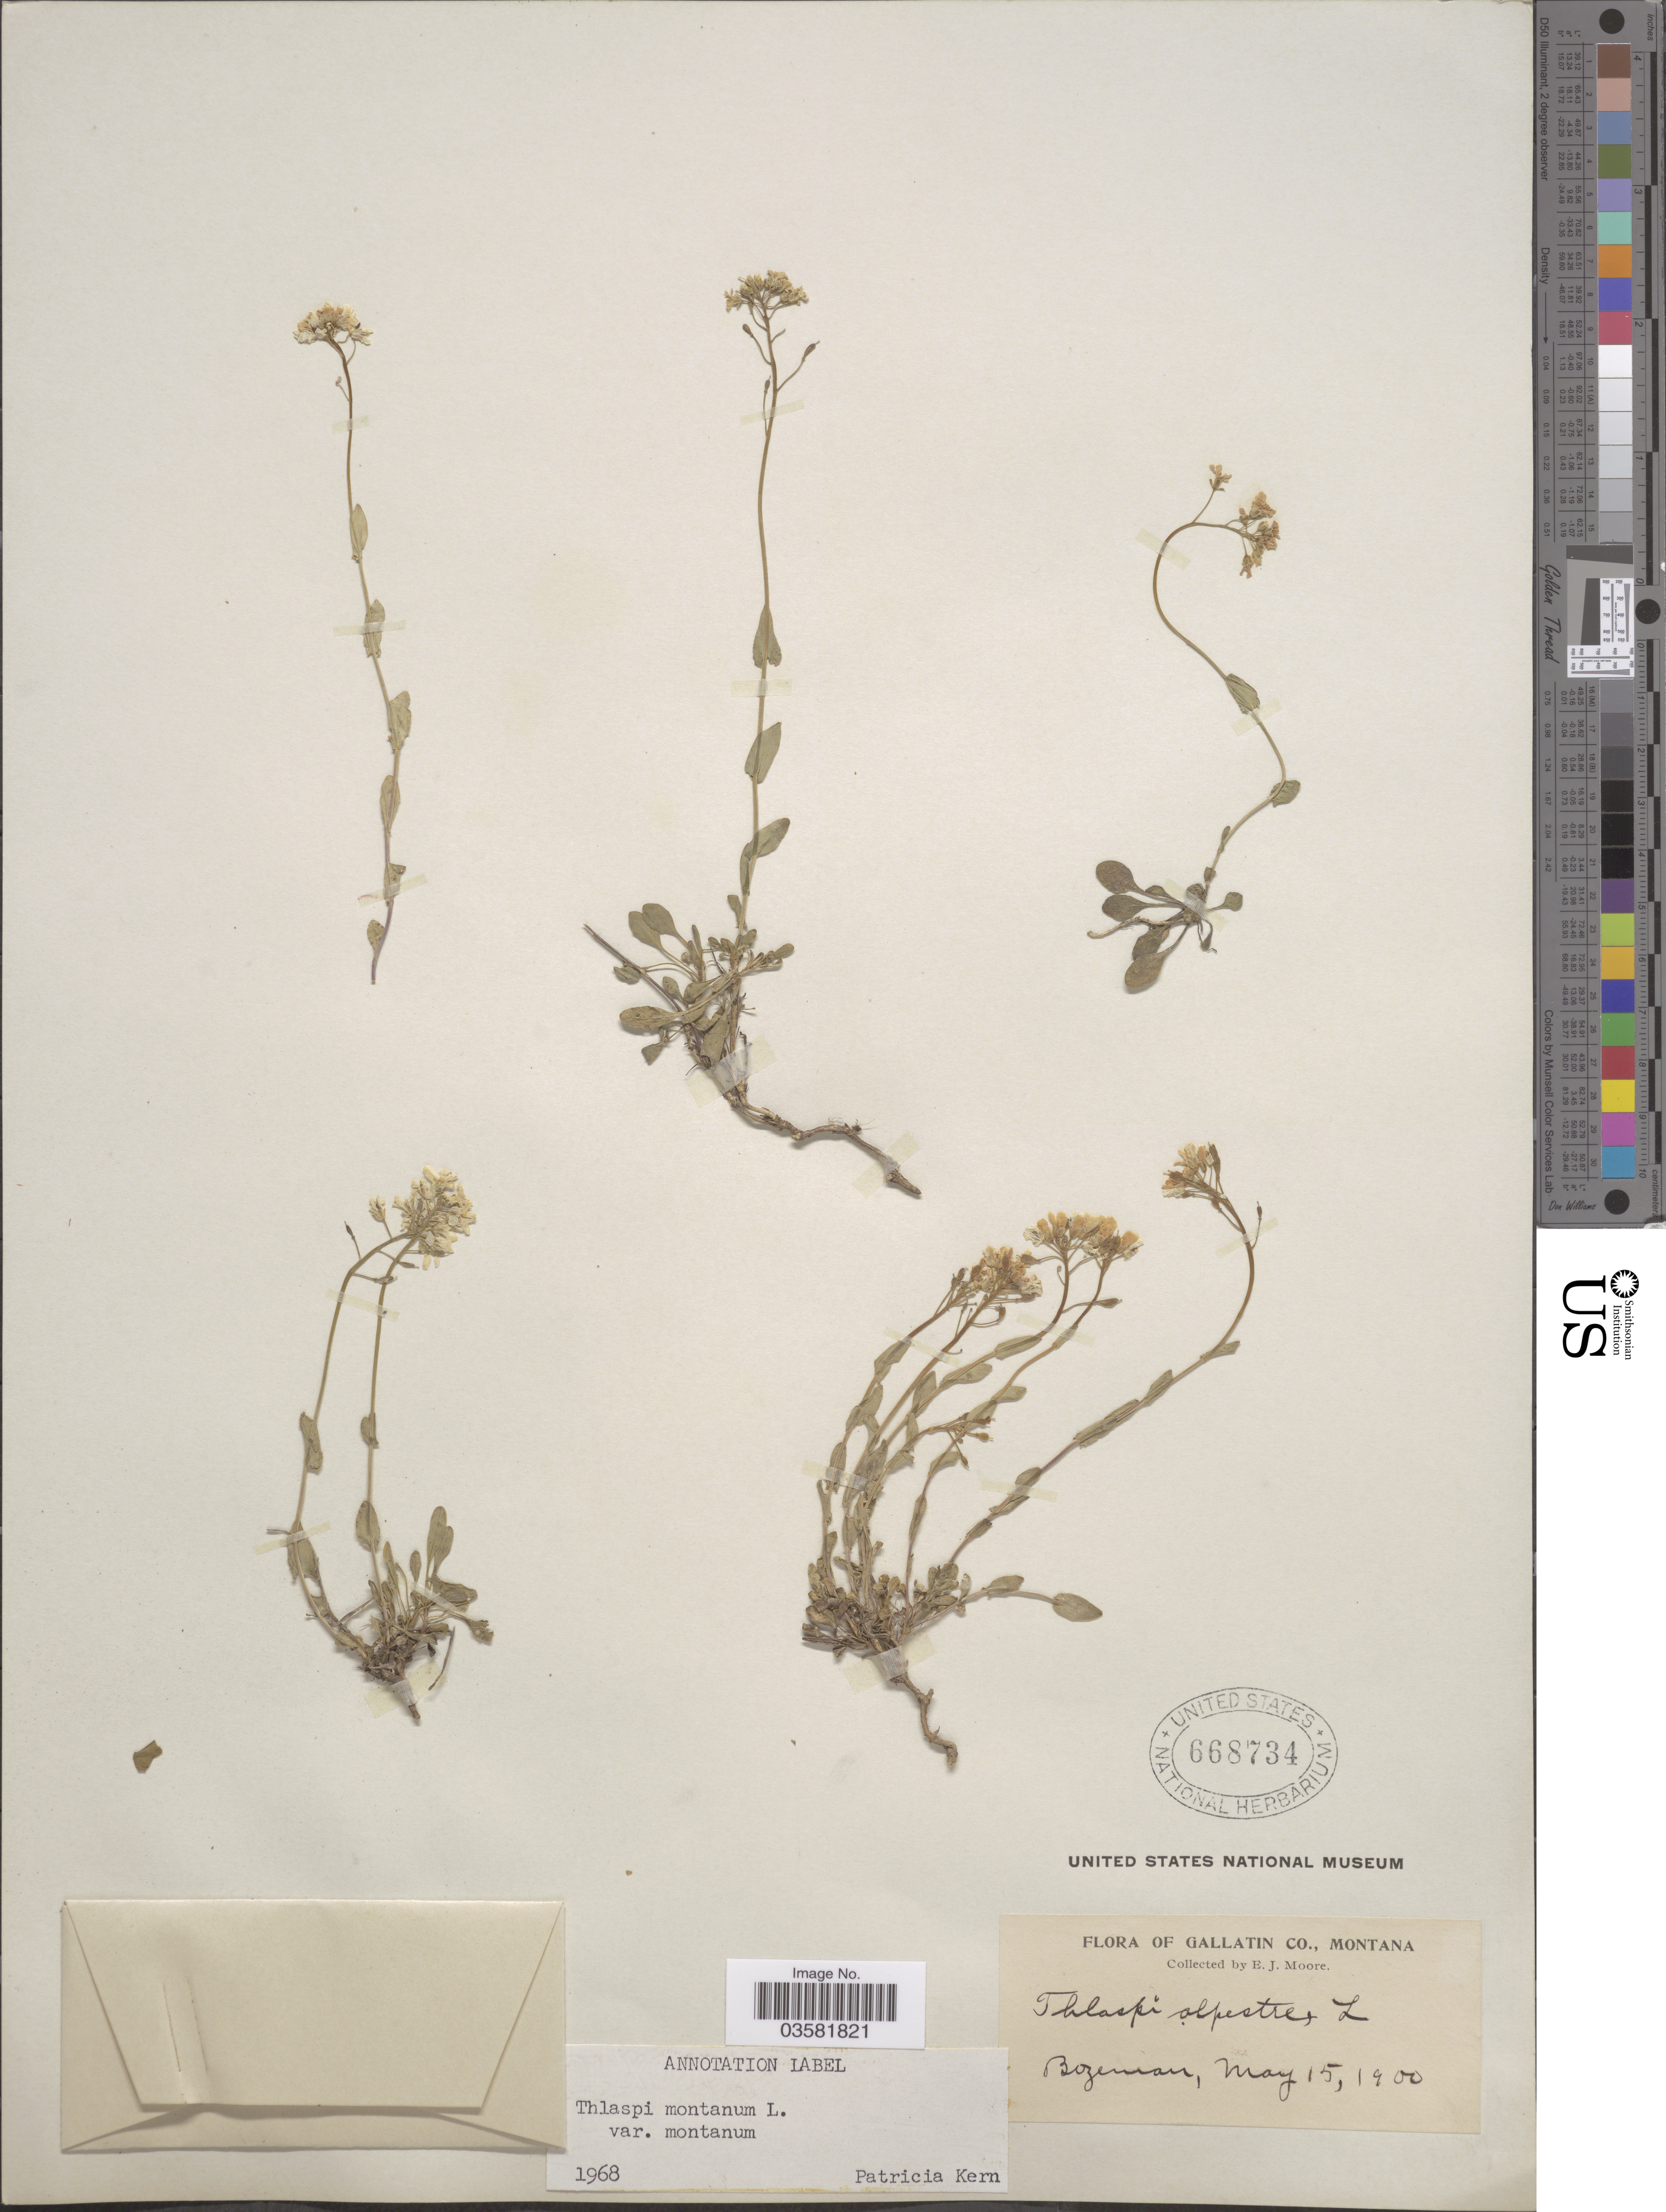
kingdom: Plantae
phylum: Tracheophyta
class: Magnoliopsida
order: Brassicales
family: Brassicaceae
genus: Thlaspi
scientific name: Thlaspi montanum var. montanum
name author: L.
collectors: E. Moore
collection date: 1900-05-15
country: United States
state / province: Montana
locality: Gallatin Co. Bozeman.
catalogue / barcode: US 668734